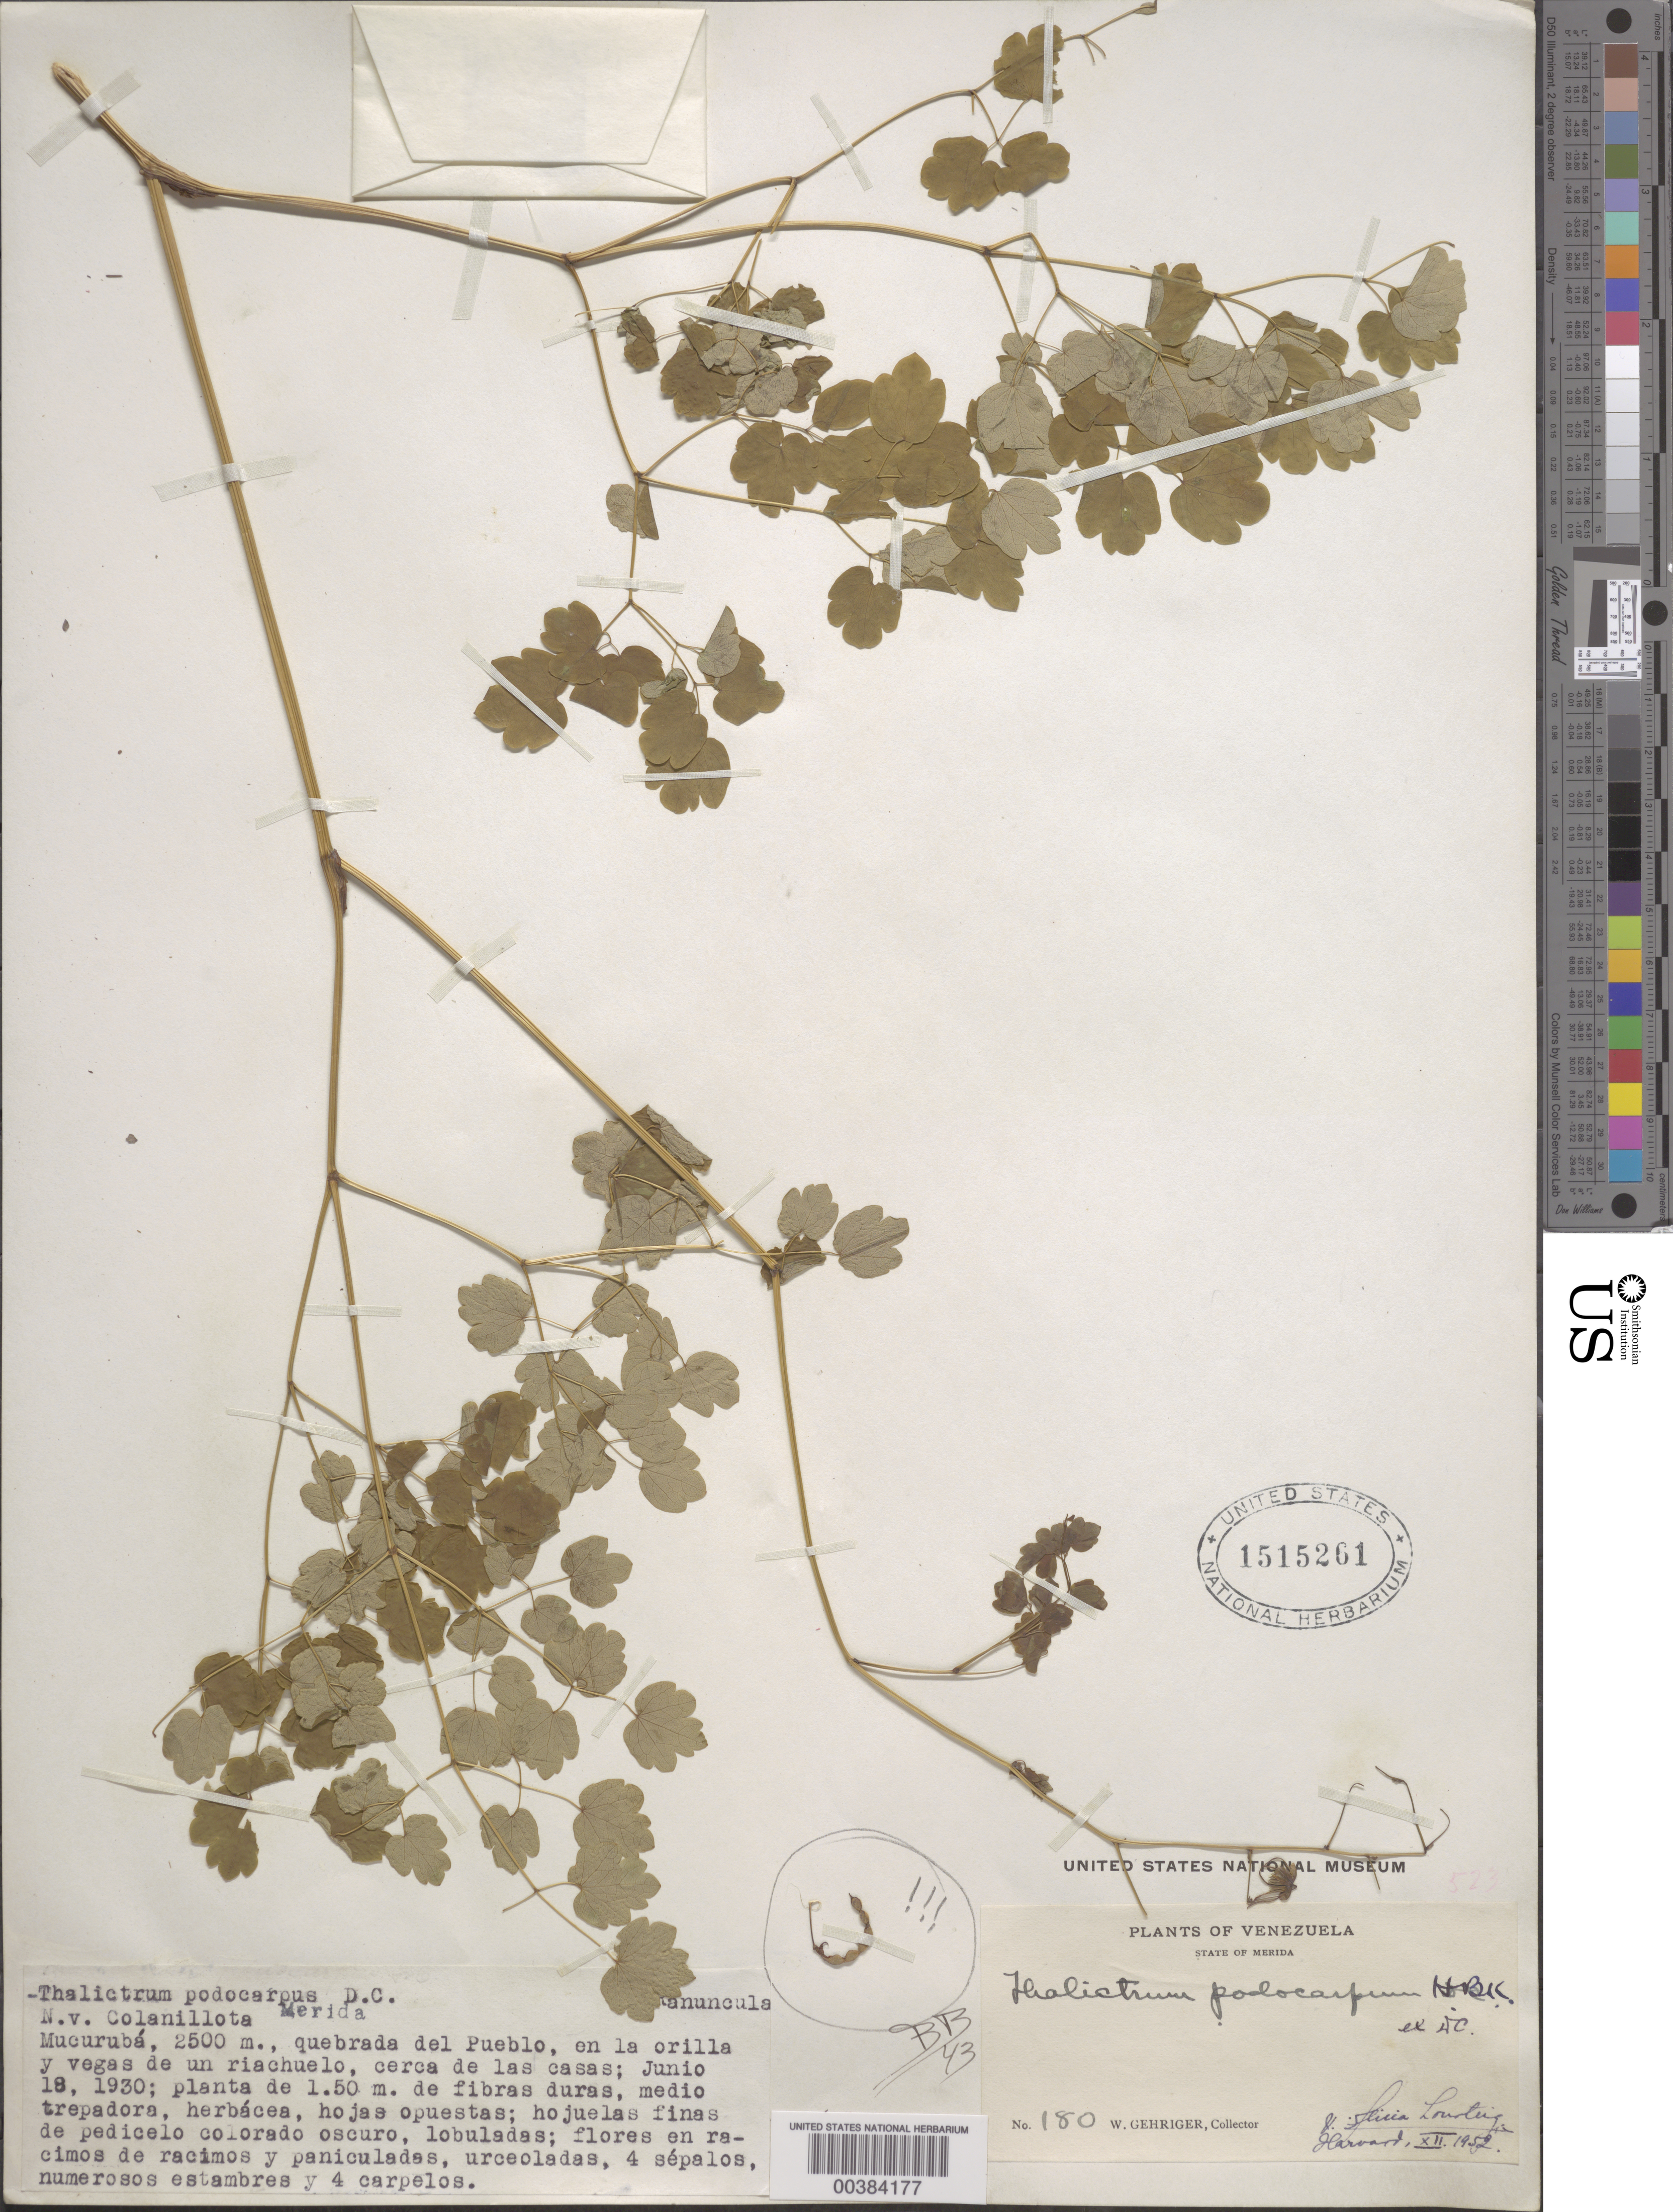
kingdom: Plantae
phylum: Tracheophyta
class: Magnoliopsida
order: Ranunculales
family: Ranunculaceae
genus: Thalictrum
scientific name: Thalictrum podocarpum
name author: Kunth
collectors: W. Gehriger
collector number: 180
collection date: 1930-06-18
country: Venezuela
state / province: Mérida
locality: Mucurubá, quebrada del Pueblo, enla orilla y vegas de un rianchuelo.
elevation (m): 2500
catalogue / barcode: US 1515261